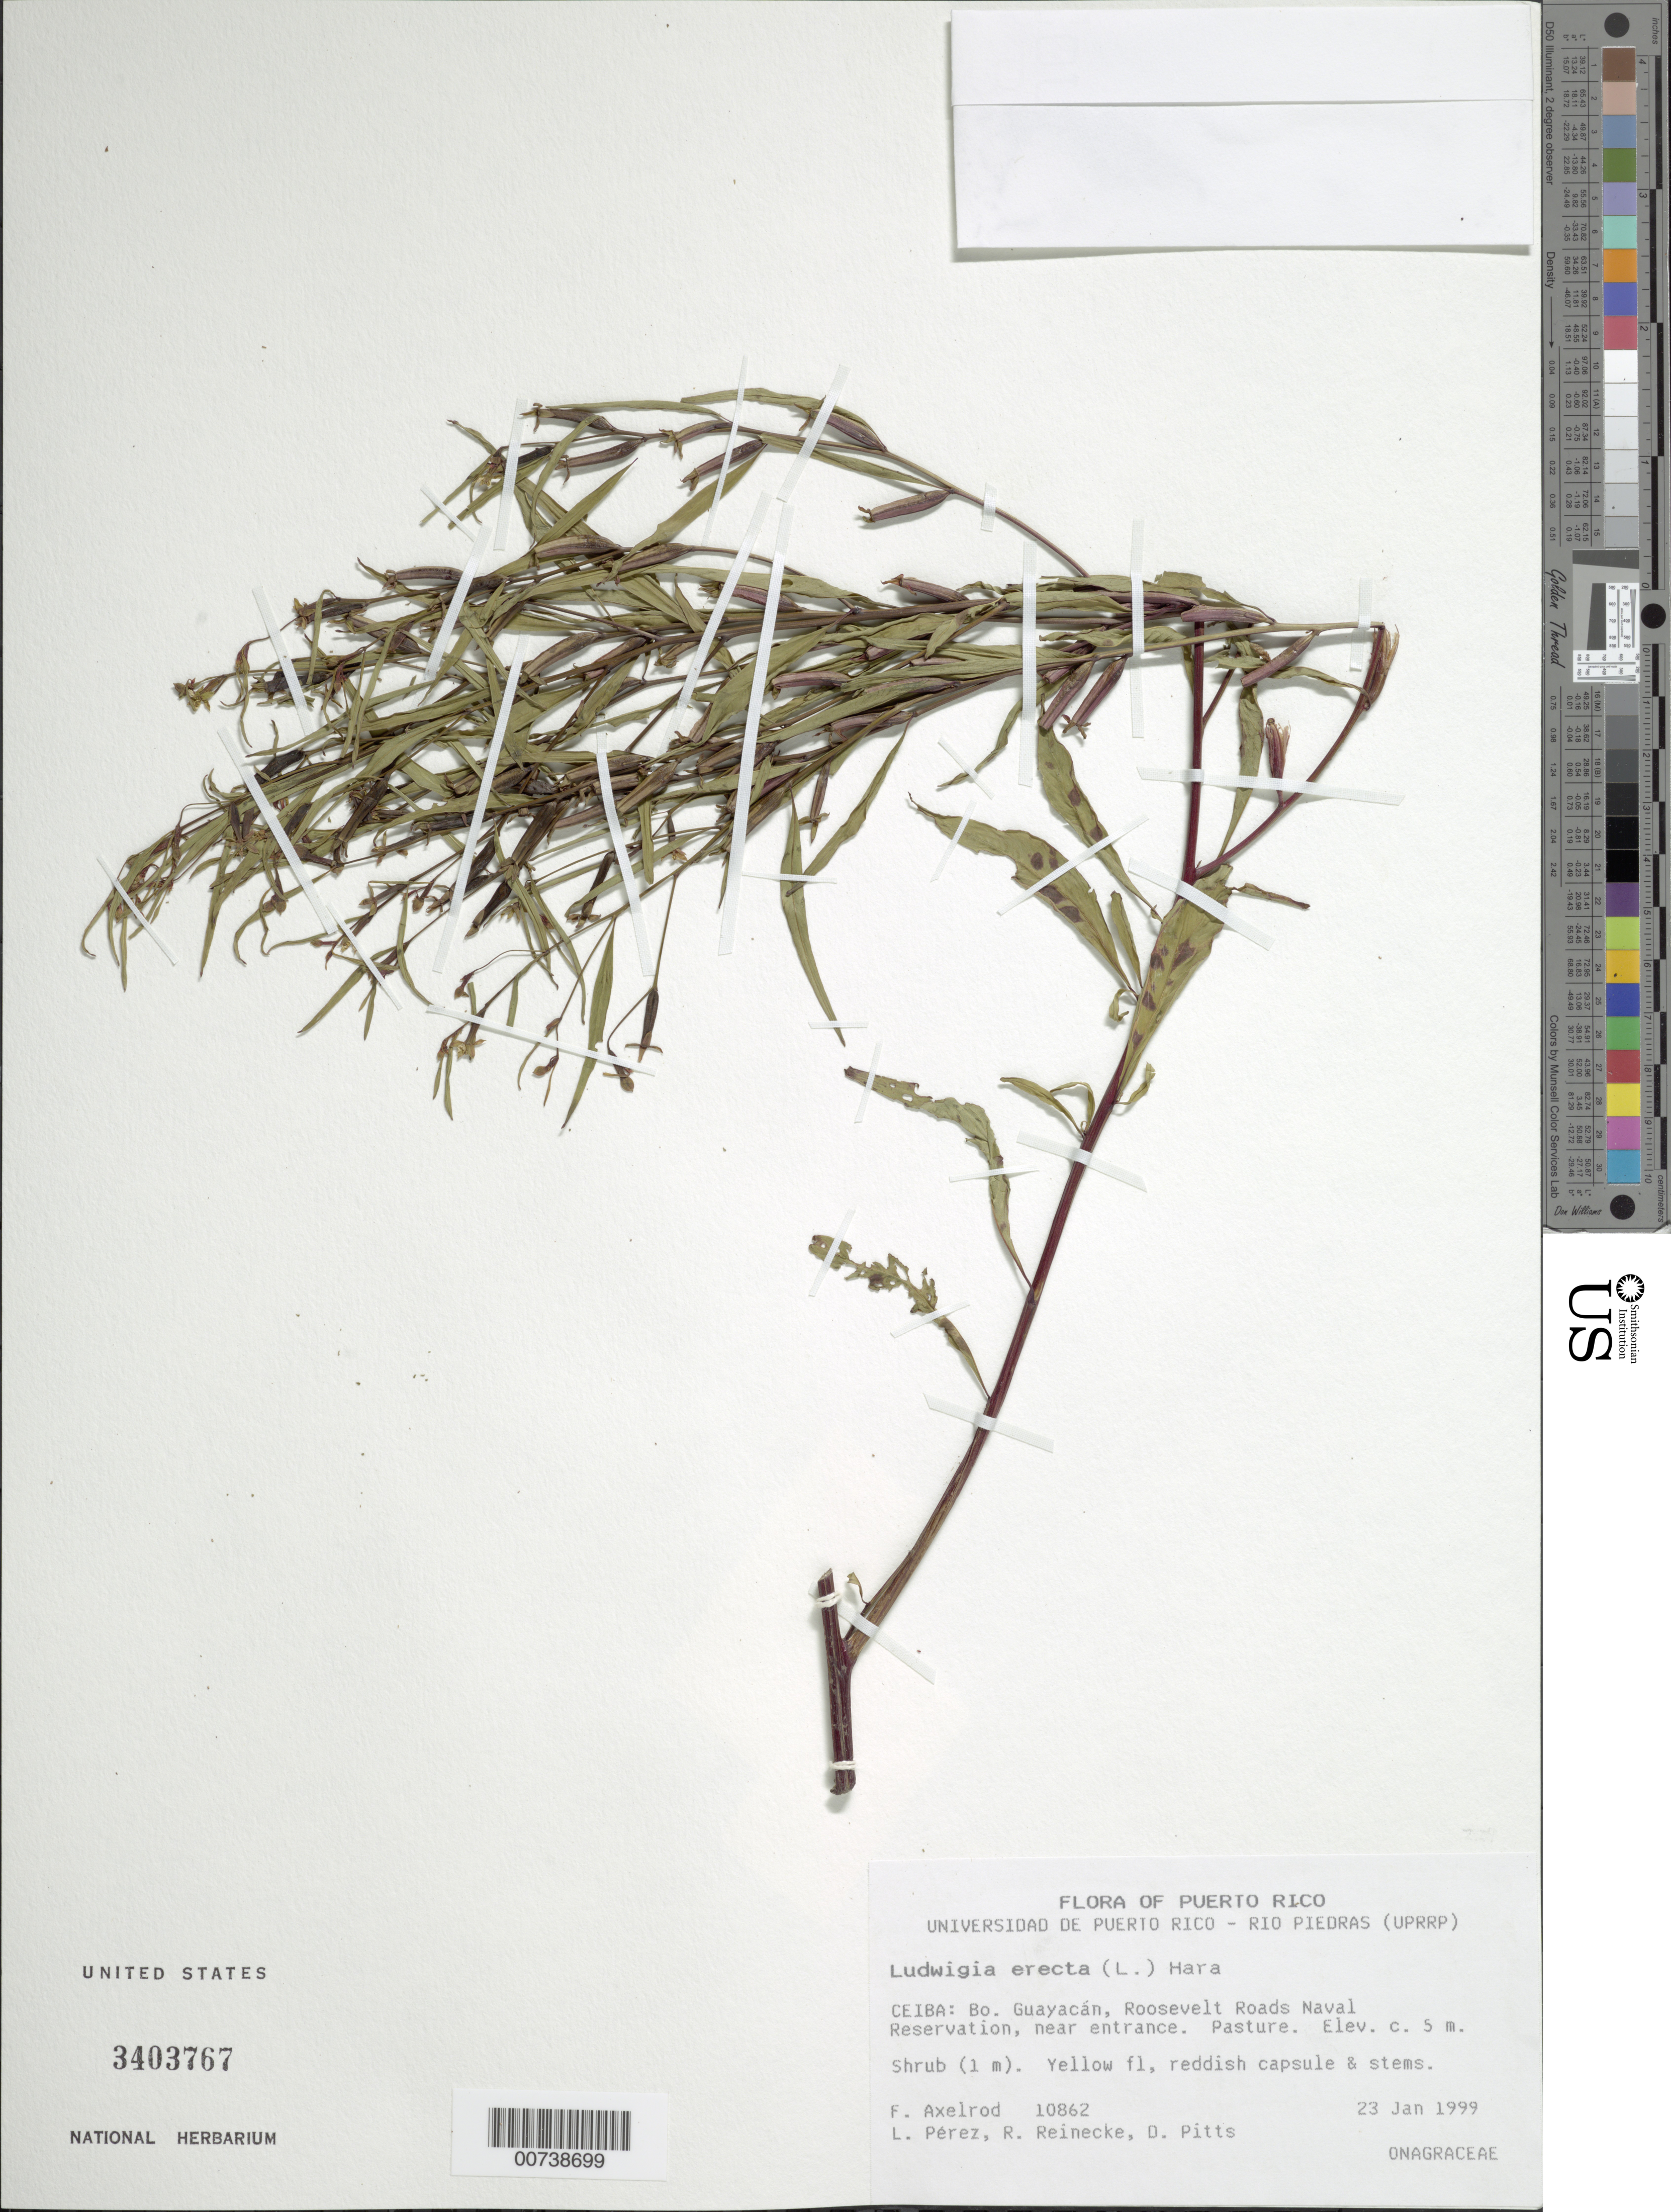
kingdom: Plantae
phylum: Tracheophyta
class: Magnoliopsida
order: Myrtales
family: Onagraceae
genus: Ludwigia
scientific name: Ludwigia erecta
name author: (L.) H. Hara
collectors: F. S. Axelrod, L. Pérez, R. Reinecke & D. Pitts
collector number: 10862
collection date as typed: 23 Jan 1999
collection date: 1999-01-23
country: Puerto Rico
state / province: Ceiba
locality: Ceiba: Barrio Guayacán, Roosevelt Roads Naval Reservation, near entrance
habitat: Pasture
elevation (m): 5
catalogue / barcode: US 3403767